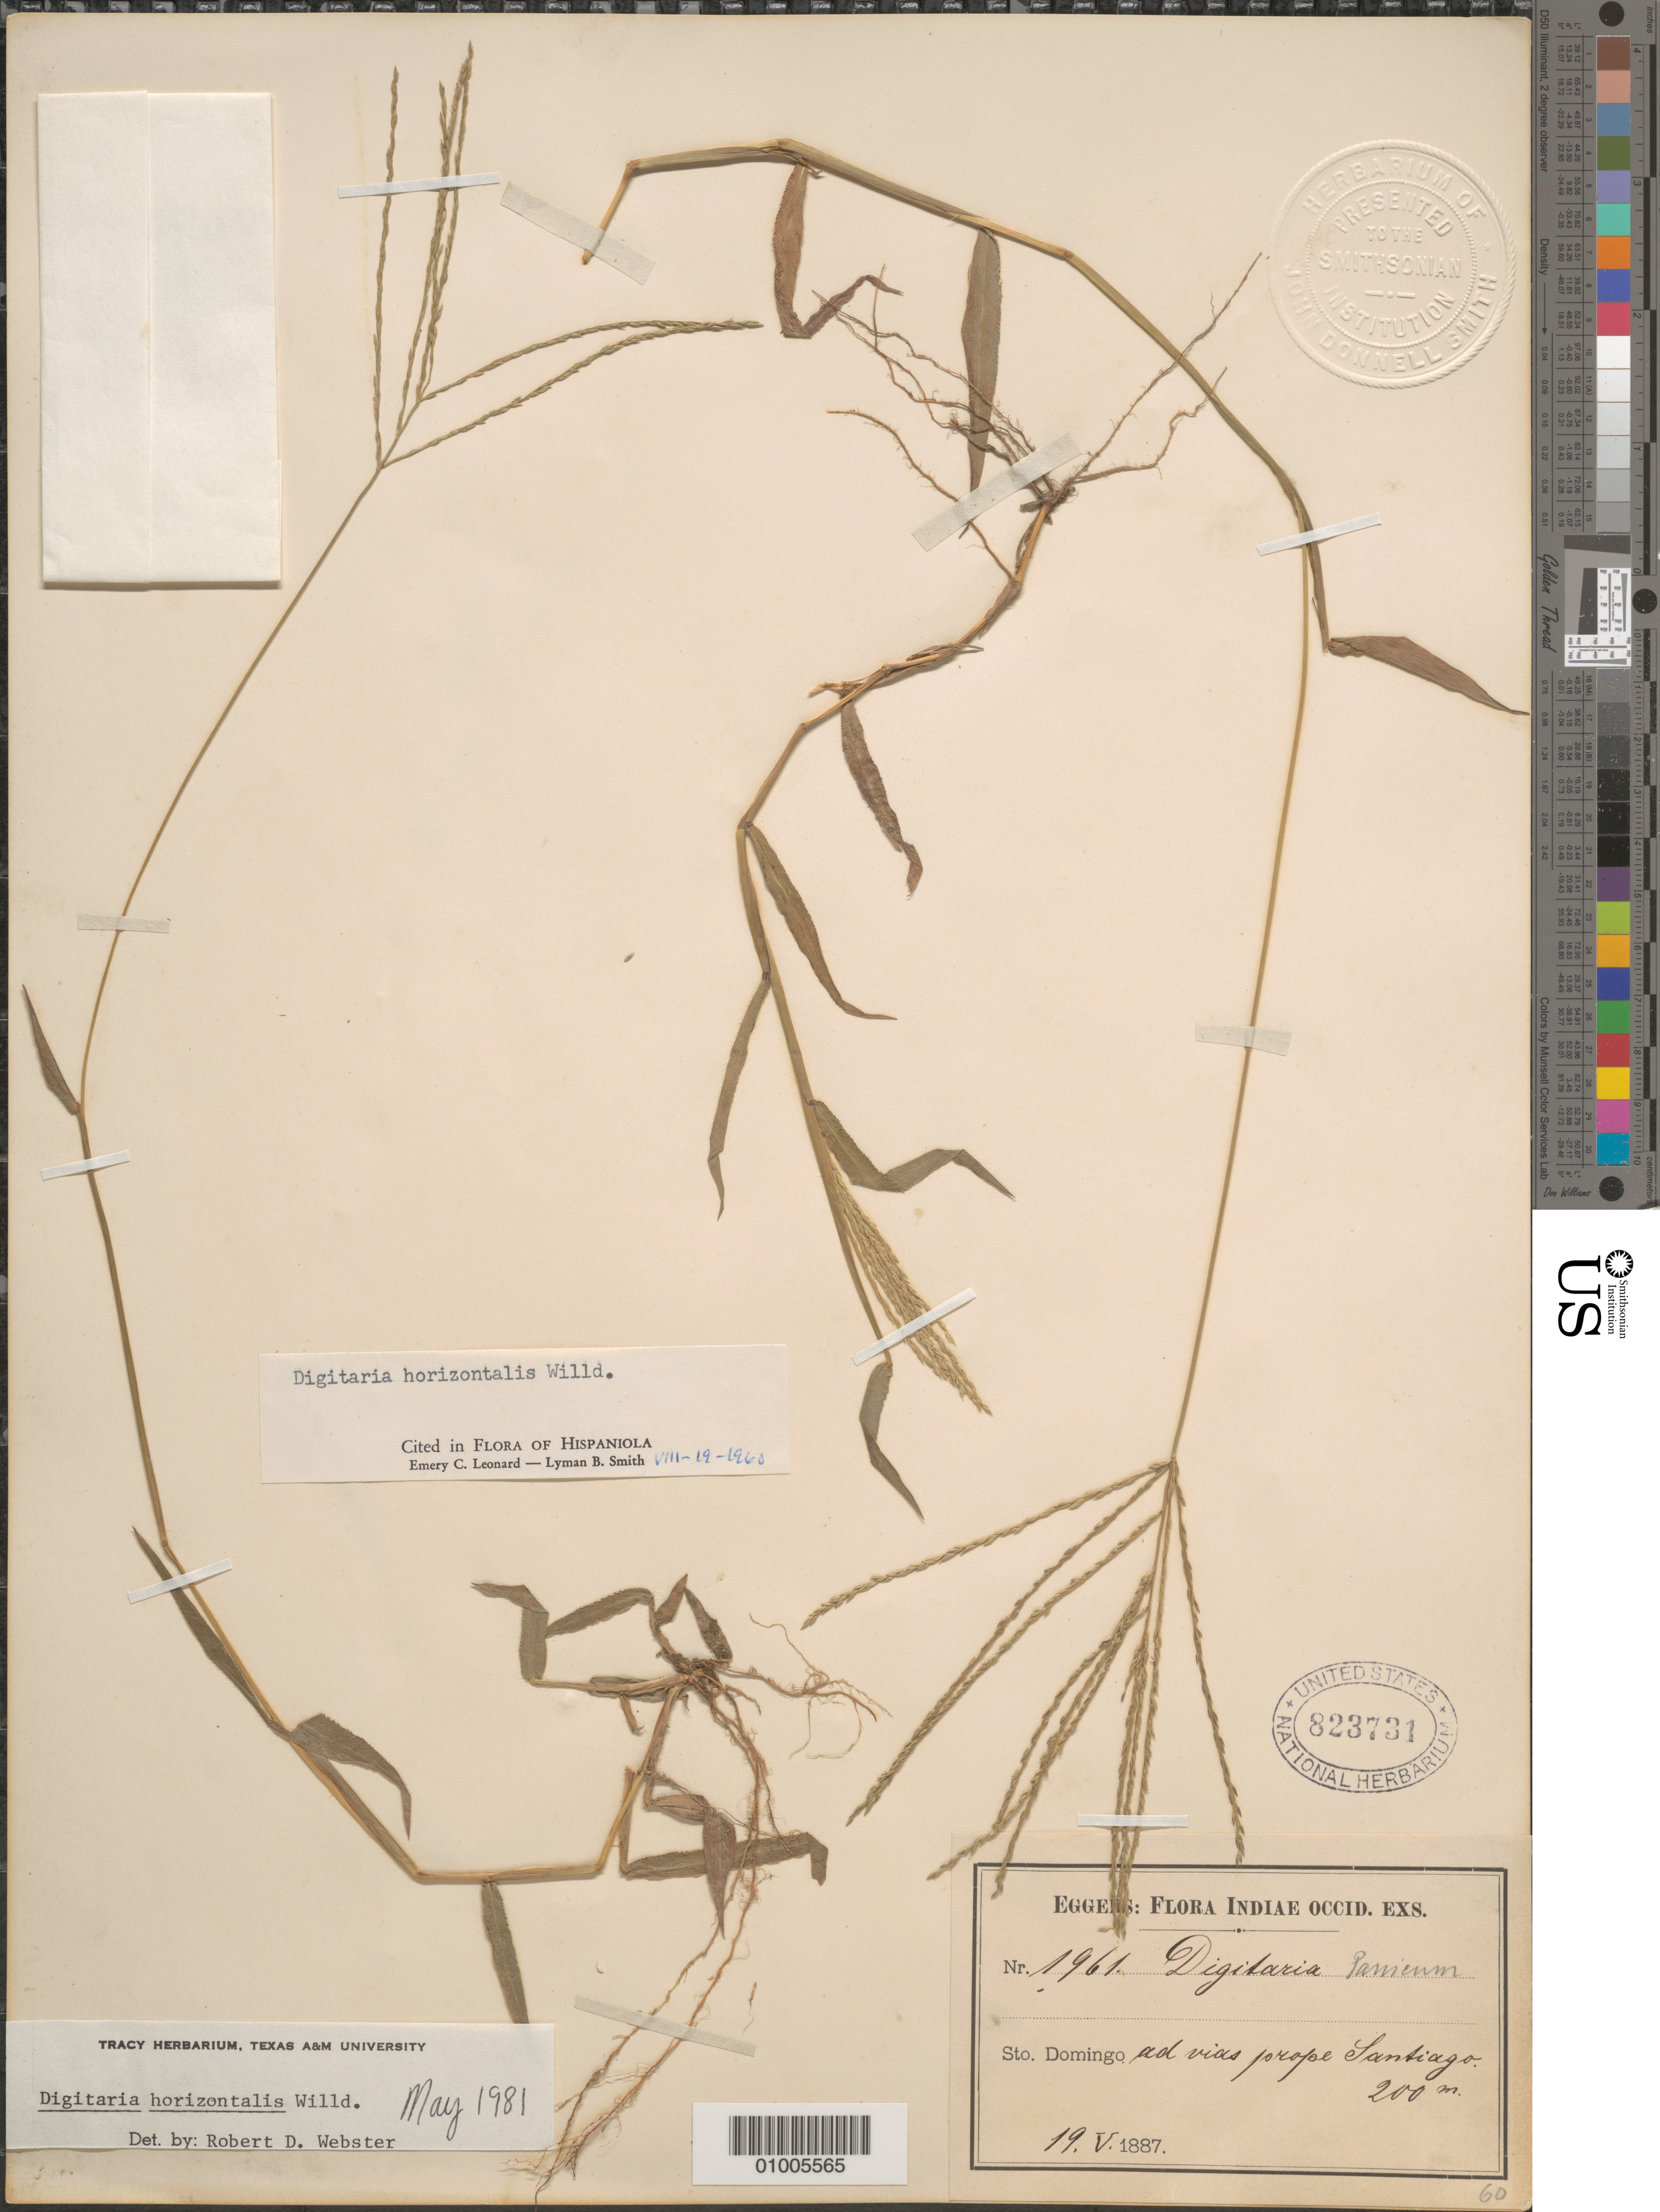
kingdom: Plantae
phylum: Tracheophyta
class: Liliopsida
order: Poales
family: Poaceae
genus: Digitaria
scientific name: Digitaria horizontalis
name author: Willd.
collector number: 1961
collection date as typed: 19 May 1887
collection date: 1887-05-19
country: Dominican Republic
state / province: Santiago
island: Hispaniola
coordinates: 0 N, 0 E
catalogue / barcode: US 823731